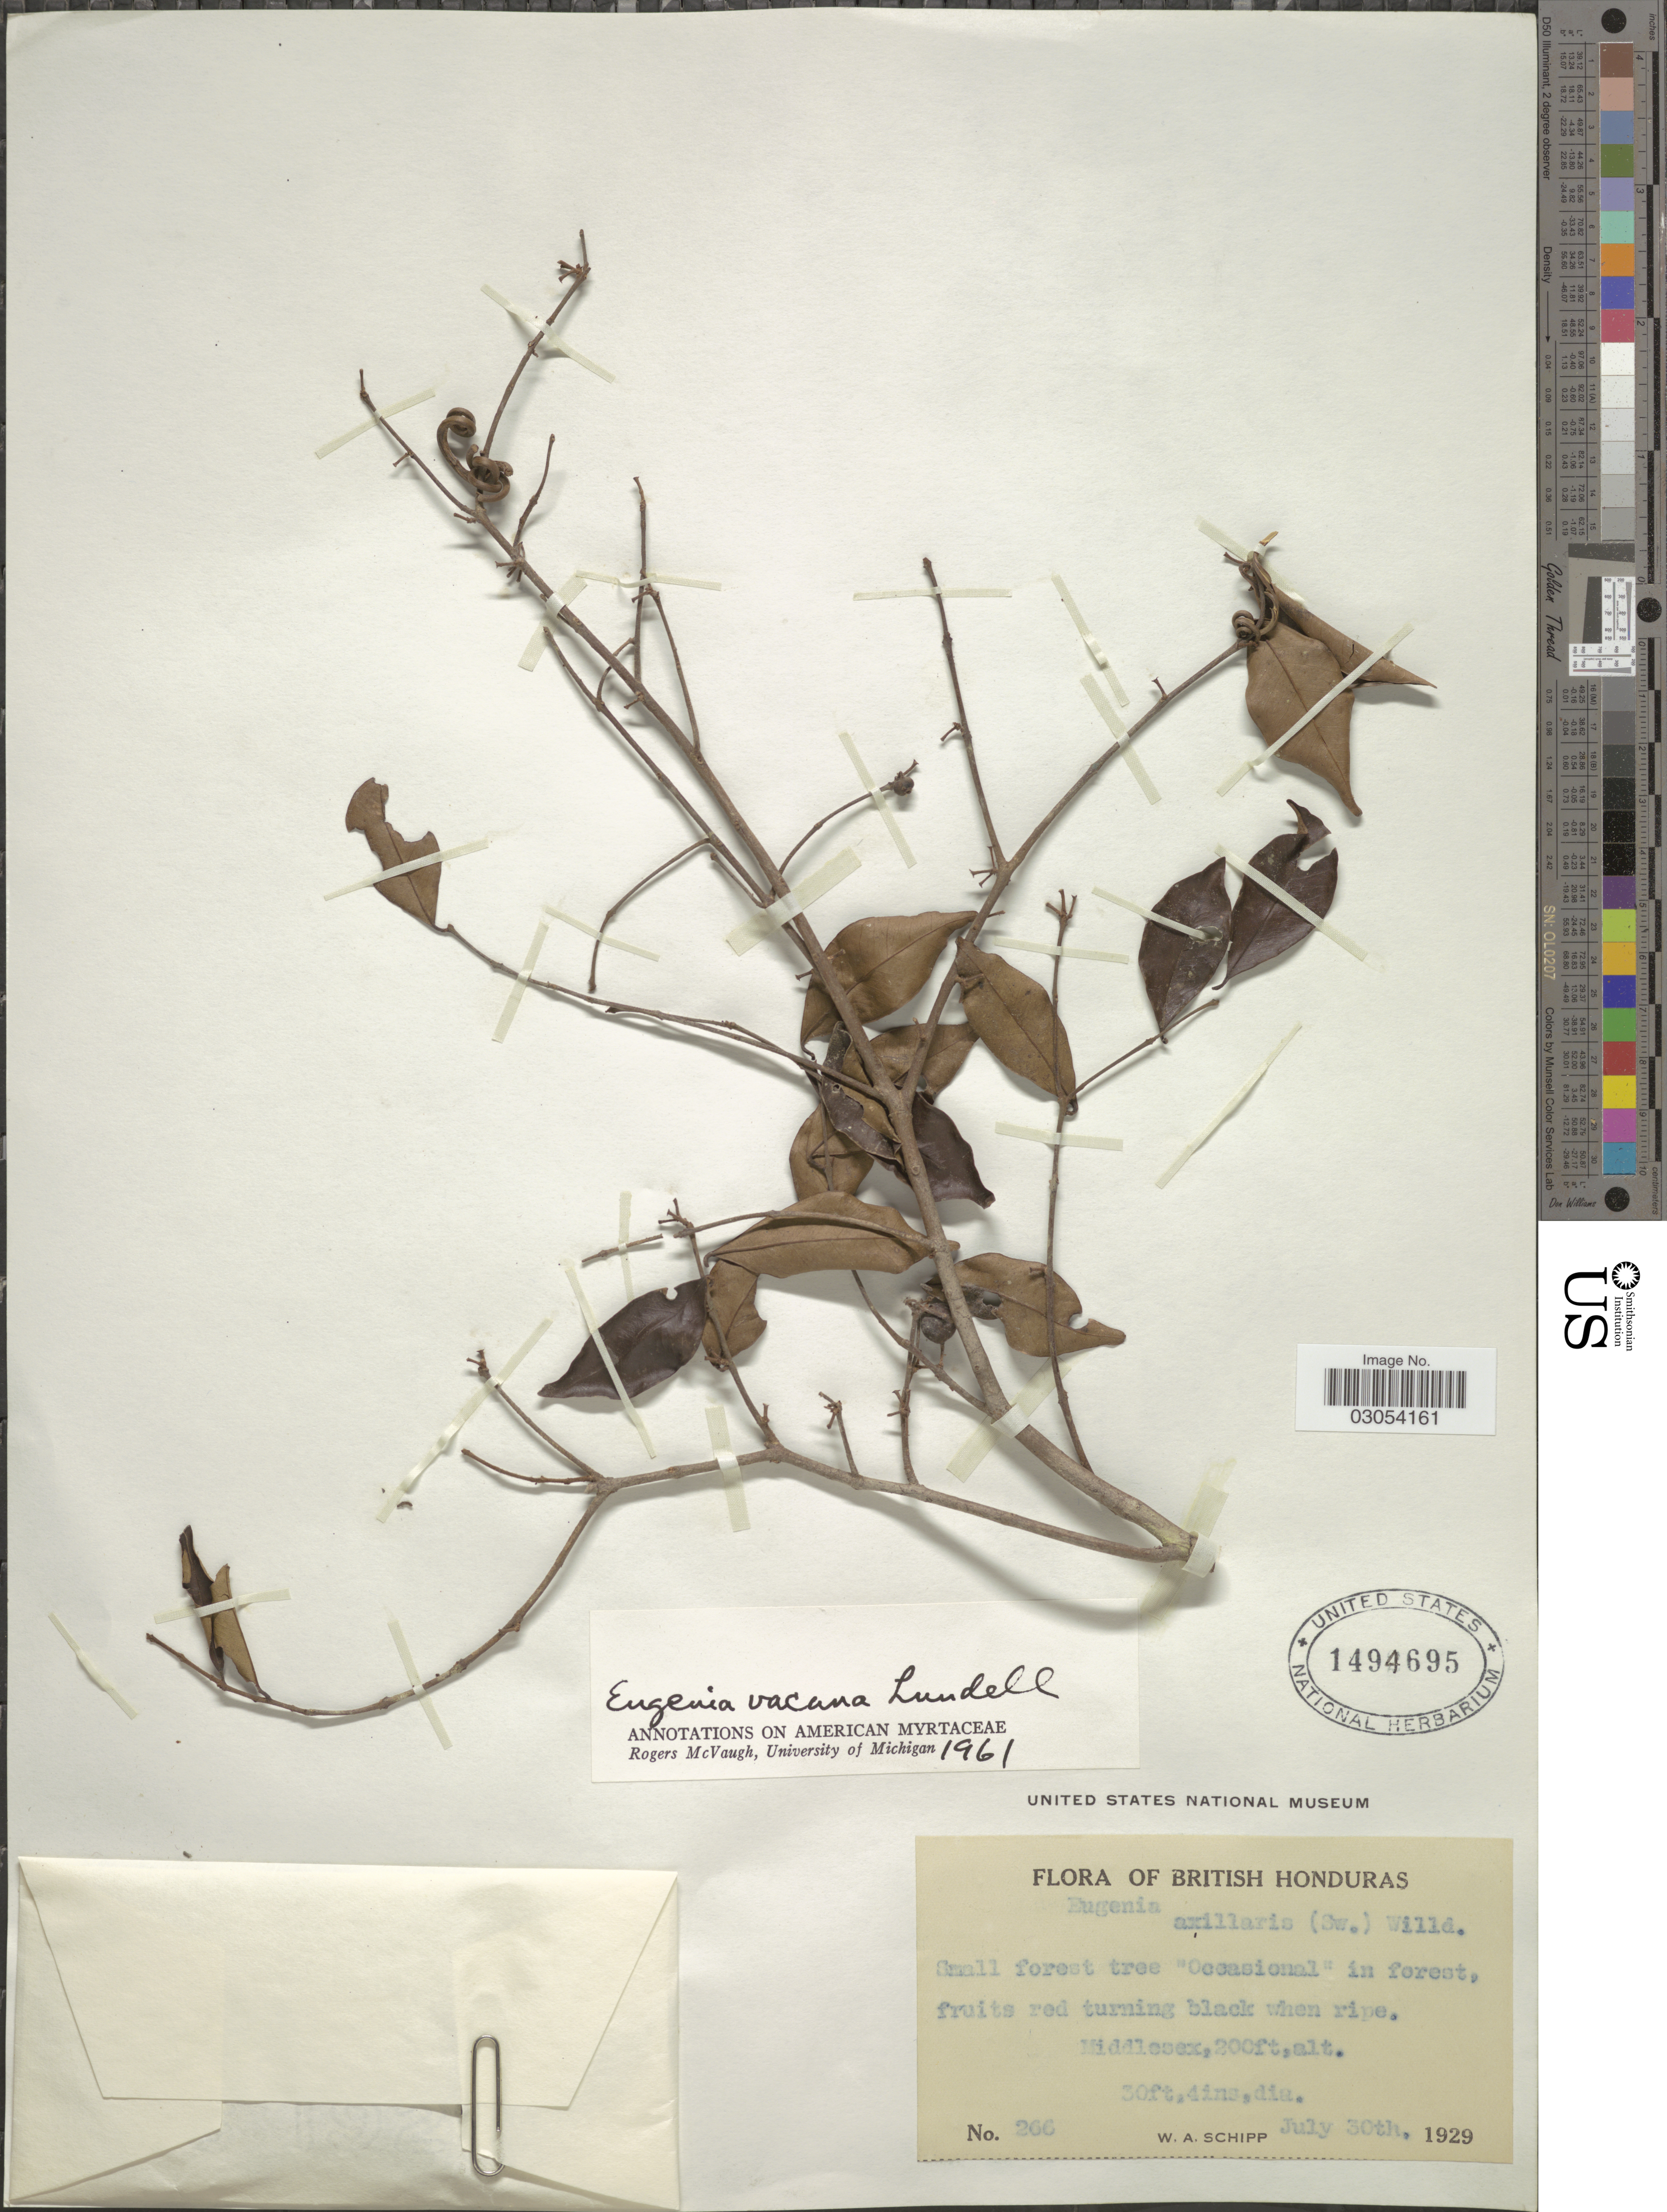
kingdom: Plantae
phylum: Tracheophyta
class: Magnoliopsida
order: Myrtales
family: Myrtaceae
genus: Eugenia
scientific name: Eugenia vacana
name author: Lundell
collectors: W. Schipp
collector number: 266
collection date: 1929-07-30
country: Belize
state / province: Belize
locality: British Honduras. Middlesex.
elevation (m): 61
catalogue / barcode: US 1494695